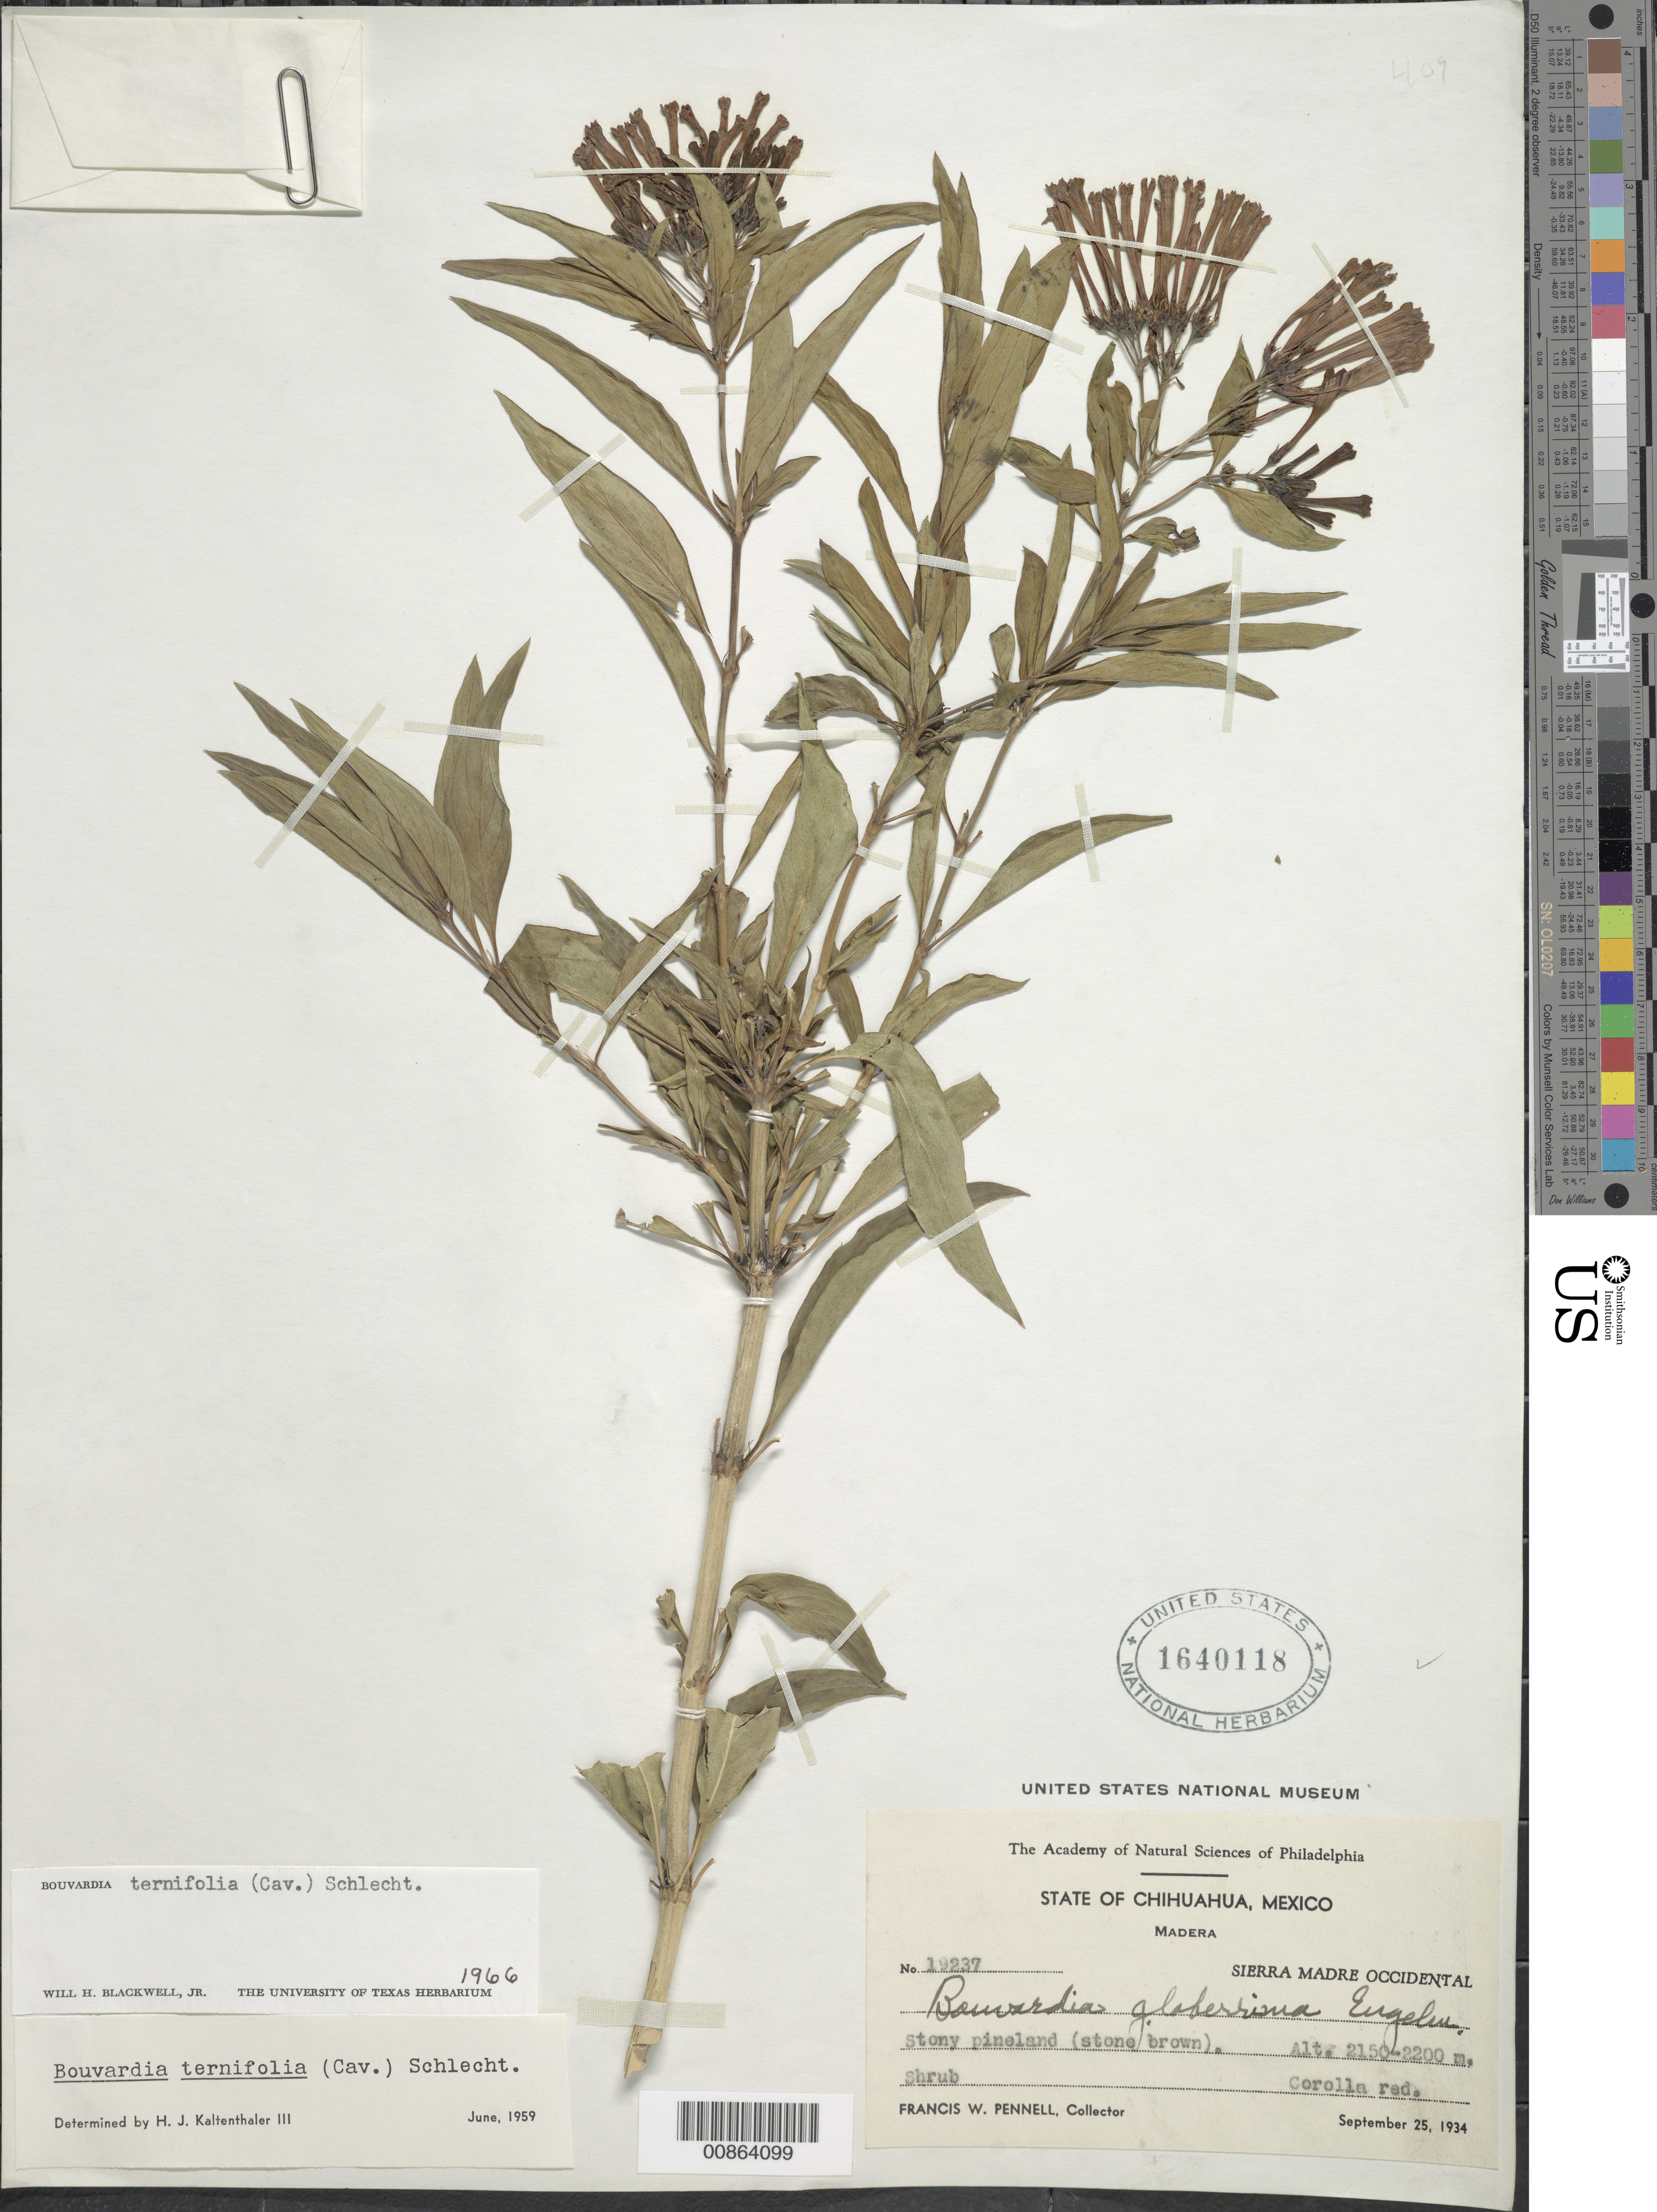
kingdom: Plantae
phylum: Tracheophyta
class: Magnoliopsida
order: Gentianales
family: Rubiaceae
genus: Bouvardia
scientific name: Bouvardia tenuifolia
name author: Standl.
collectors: F. W. Pennell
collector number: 19237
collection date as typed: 25 Sep 1934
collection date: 1934-09-25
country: Mexico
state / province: Chihuahua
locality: Madera, Chihuahua. Sierra Madre Occidental.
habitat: Stony pineland (stone brown).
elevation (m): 2200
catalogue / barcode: US 1640118